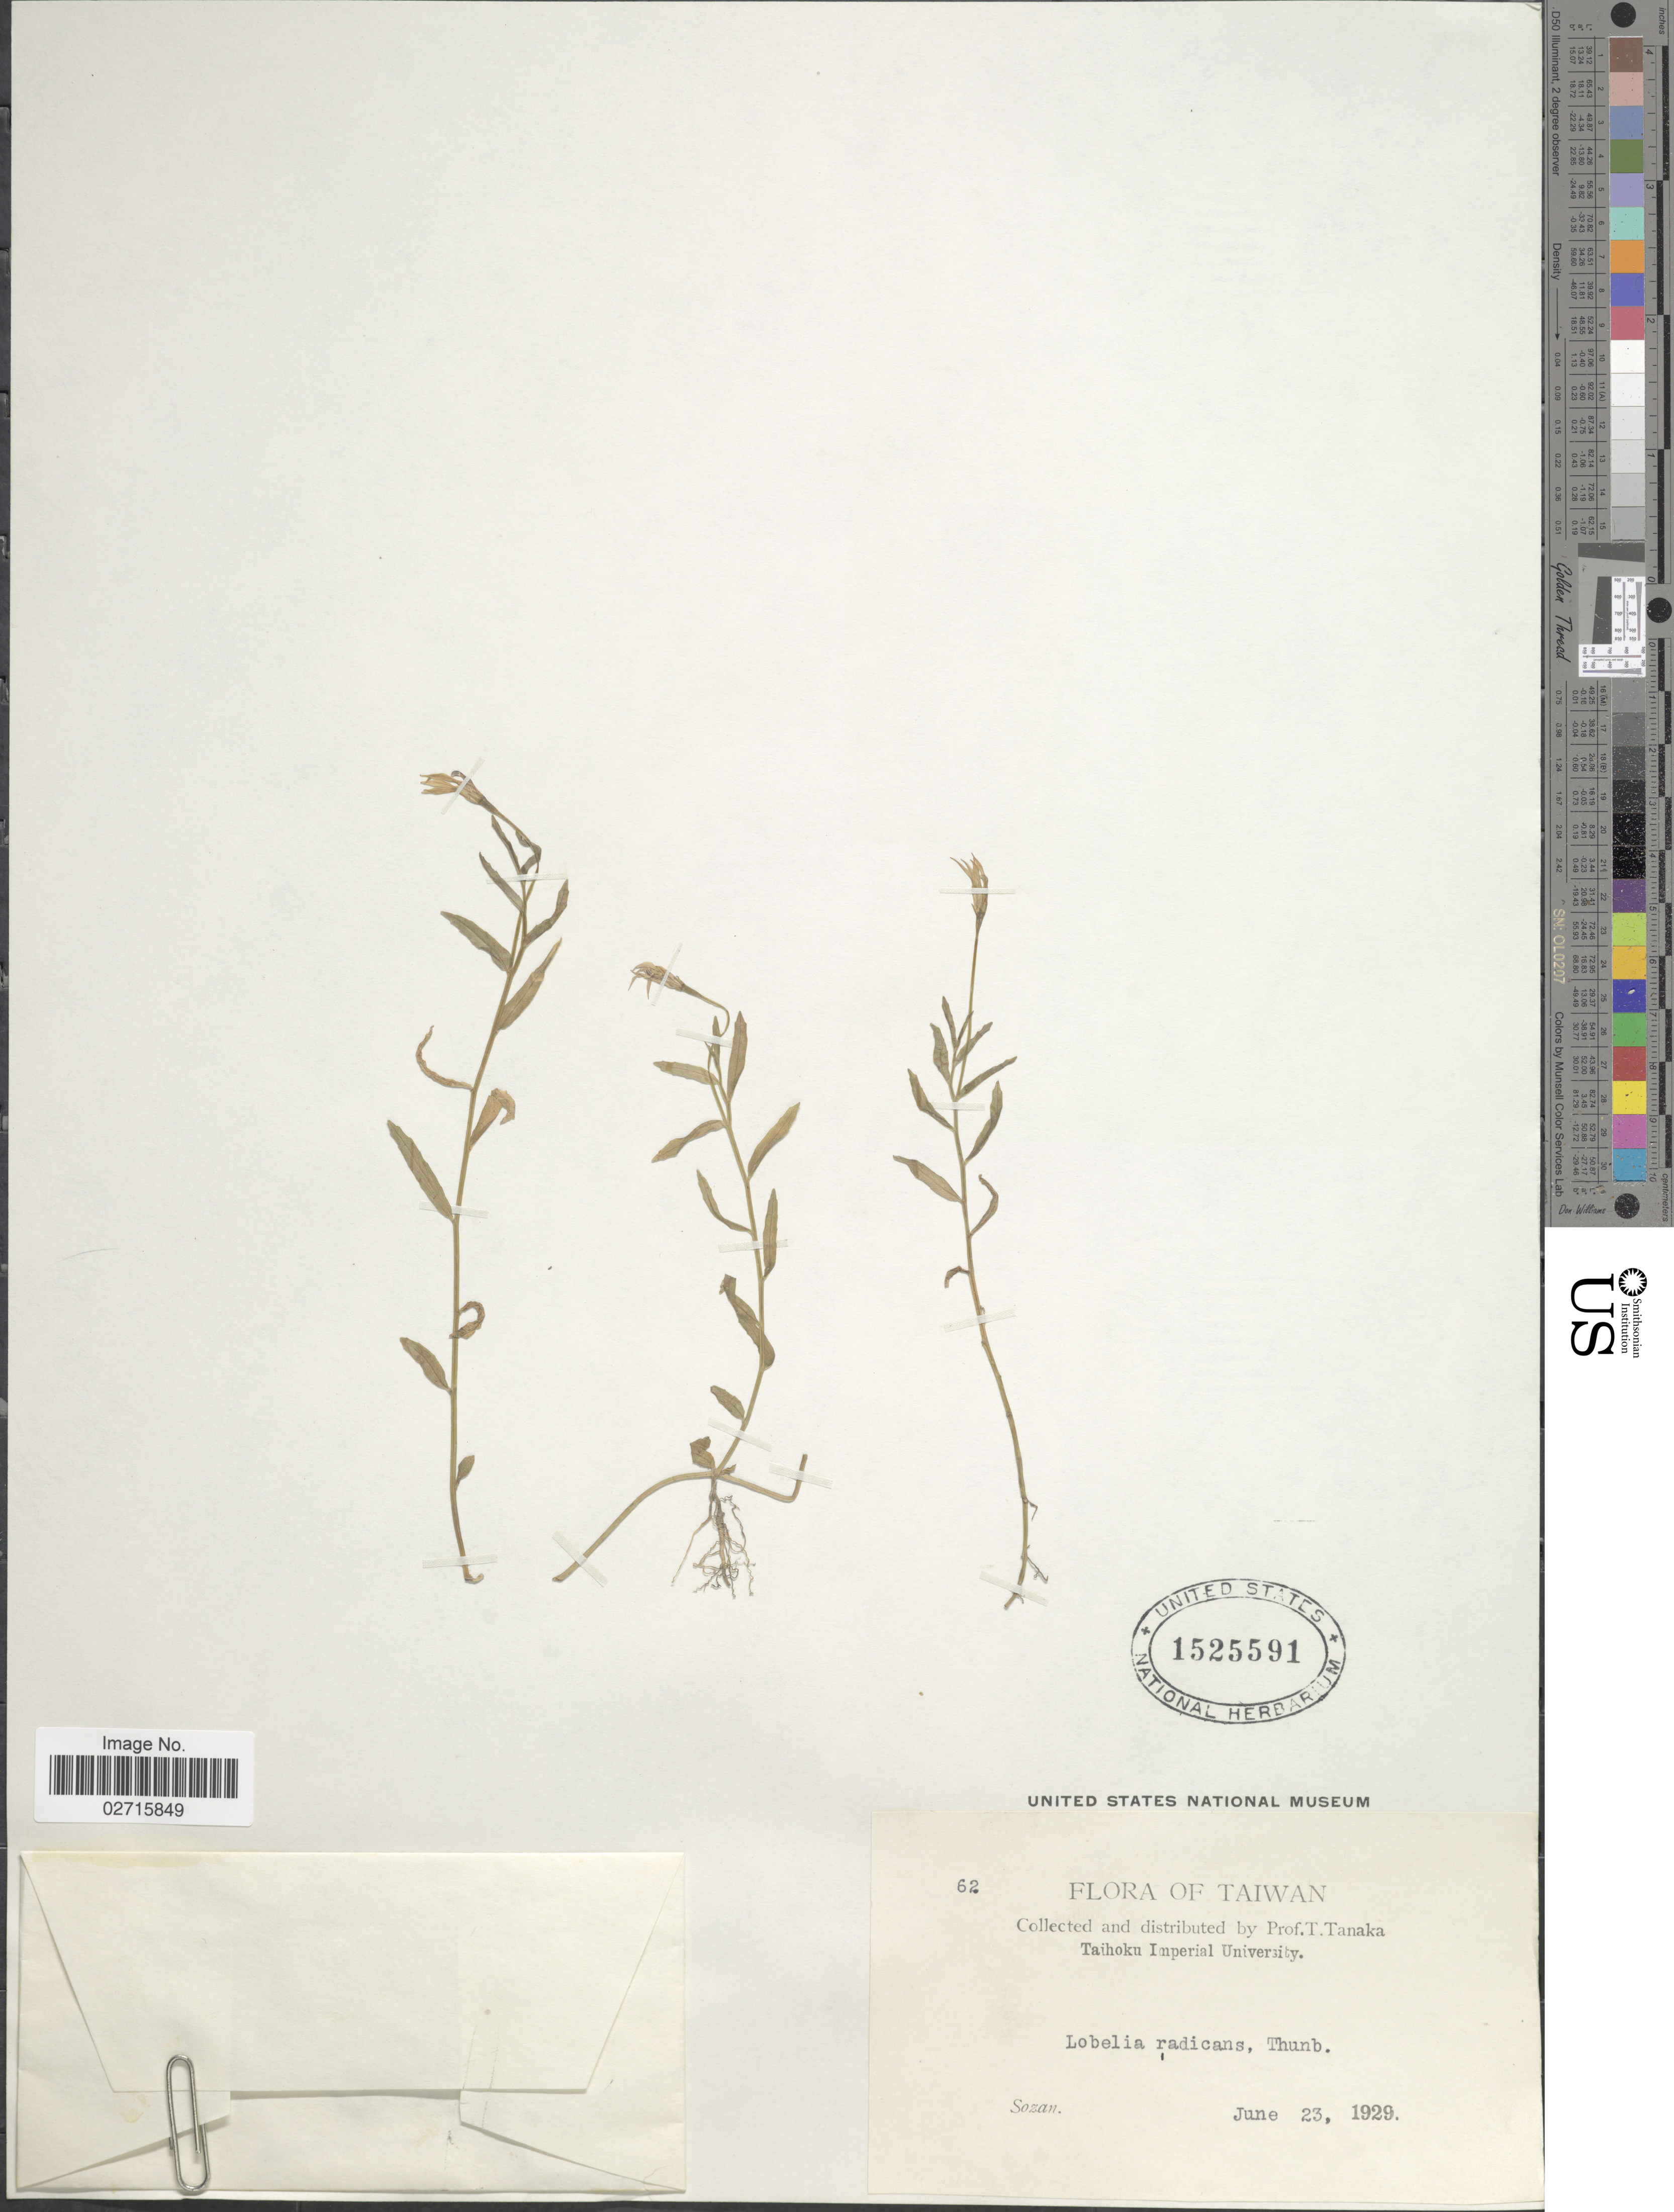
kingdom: Plantae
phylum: Tracheophyta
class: Magnoliopsida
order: Asterales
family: Campanulaceae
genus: Lobelia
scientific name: Lobelia chinensis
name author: Lour.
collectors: T. Tanaka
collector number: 62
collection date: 1929-06-23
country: Taiwan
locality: Sozan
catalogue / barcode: US 1525591